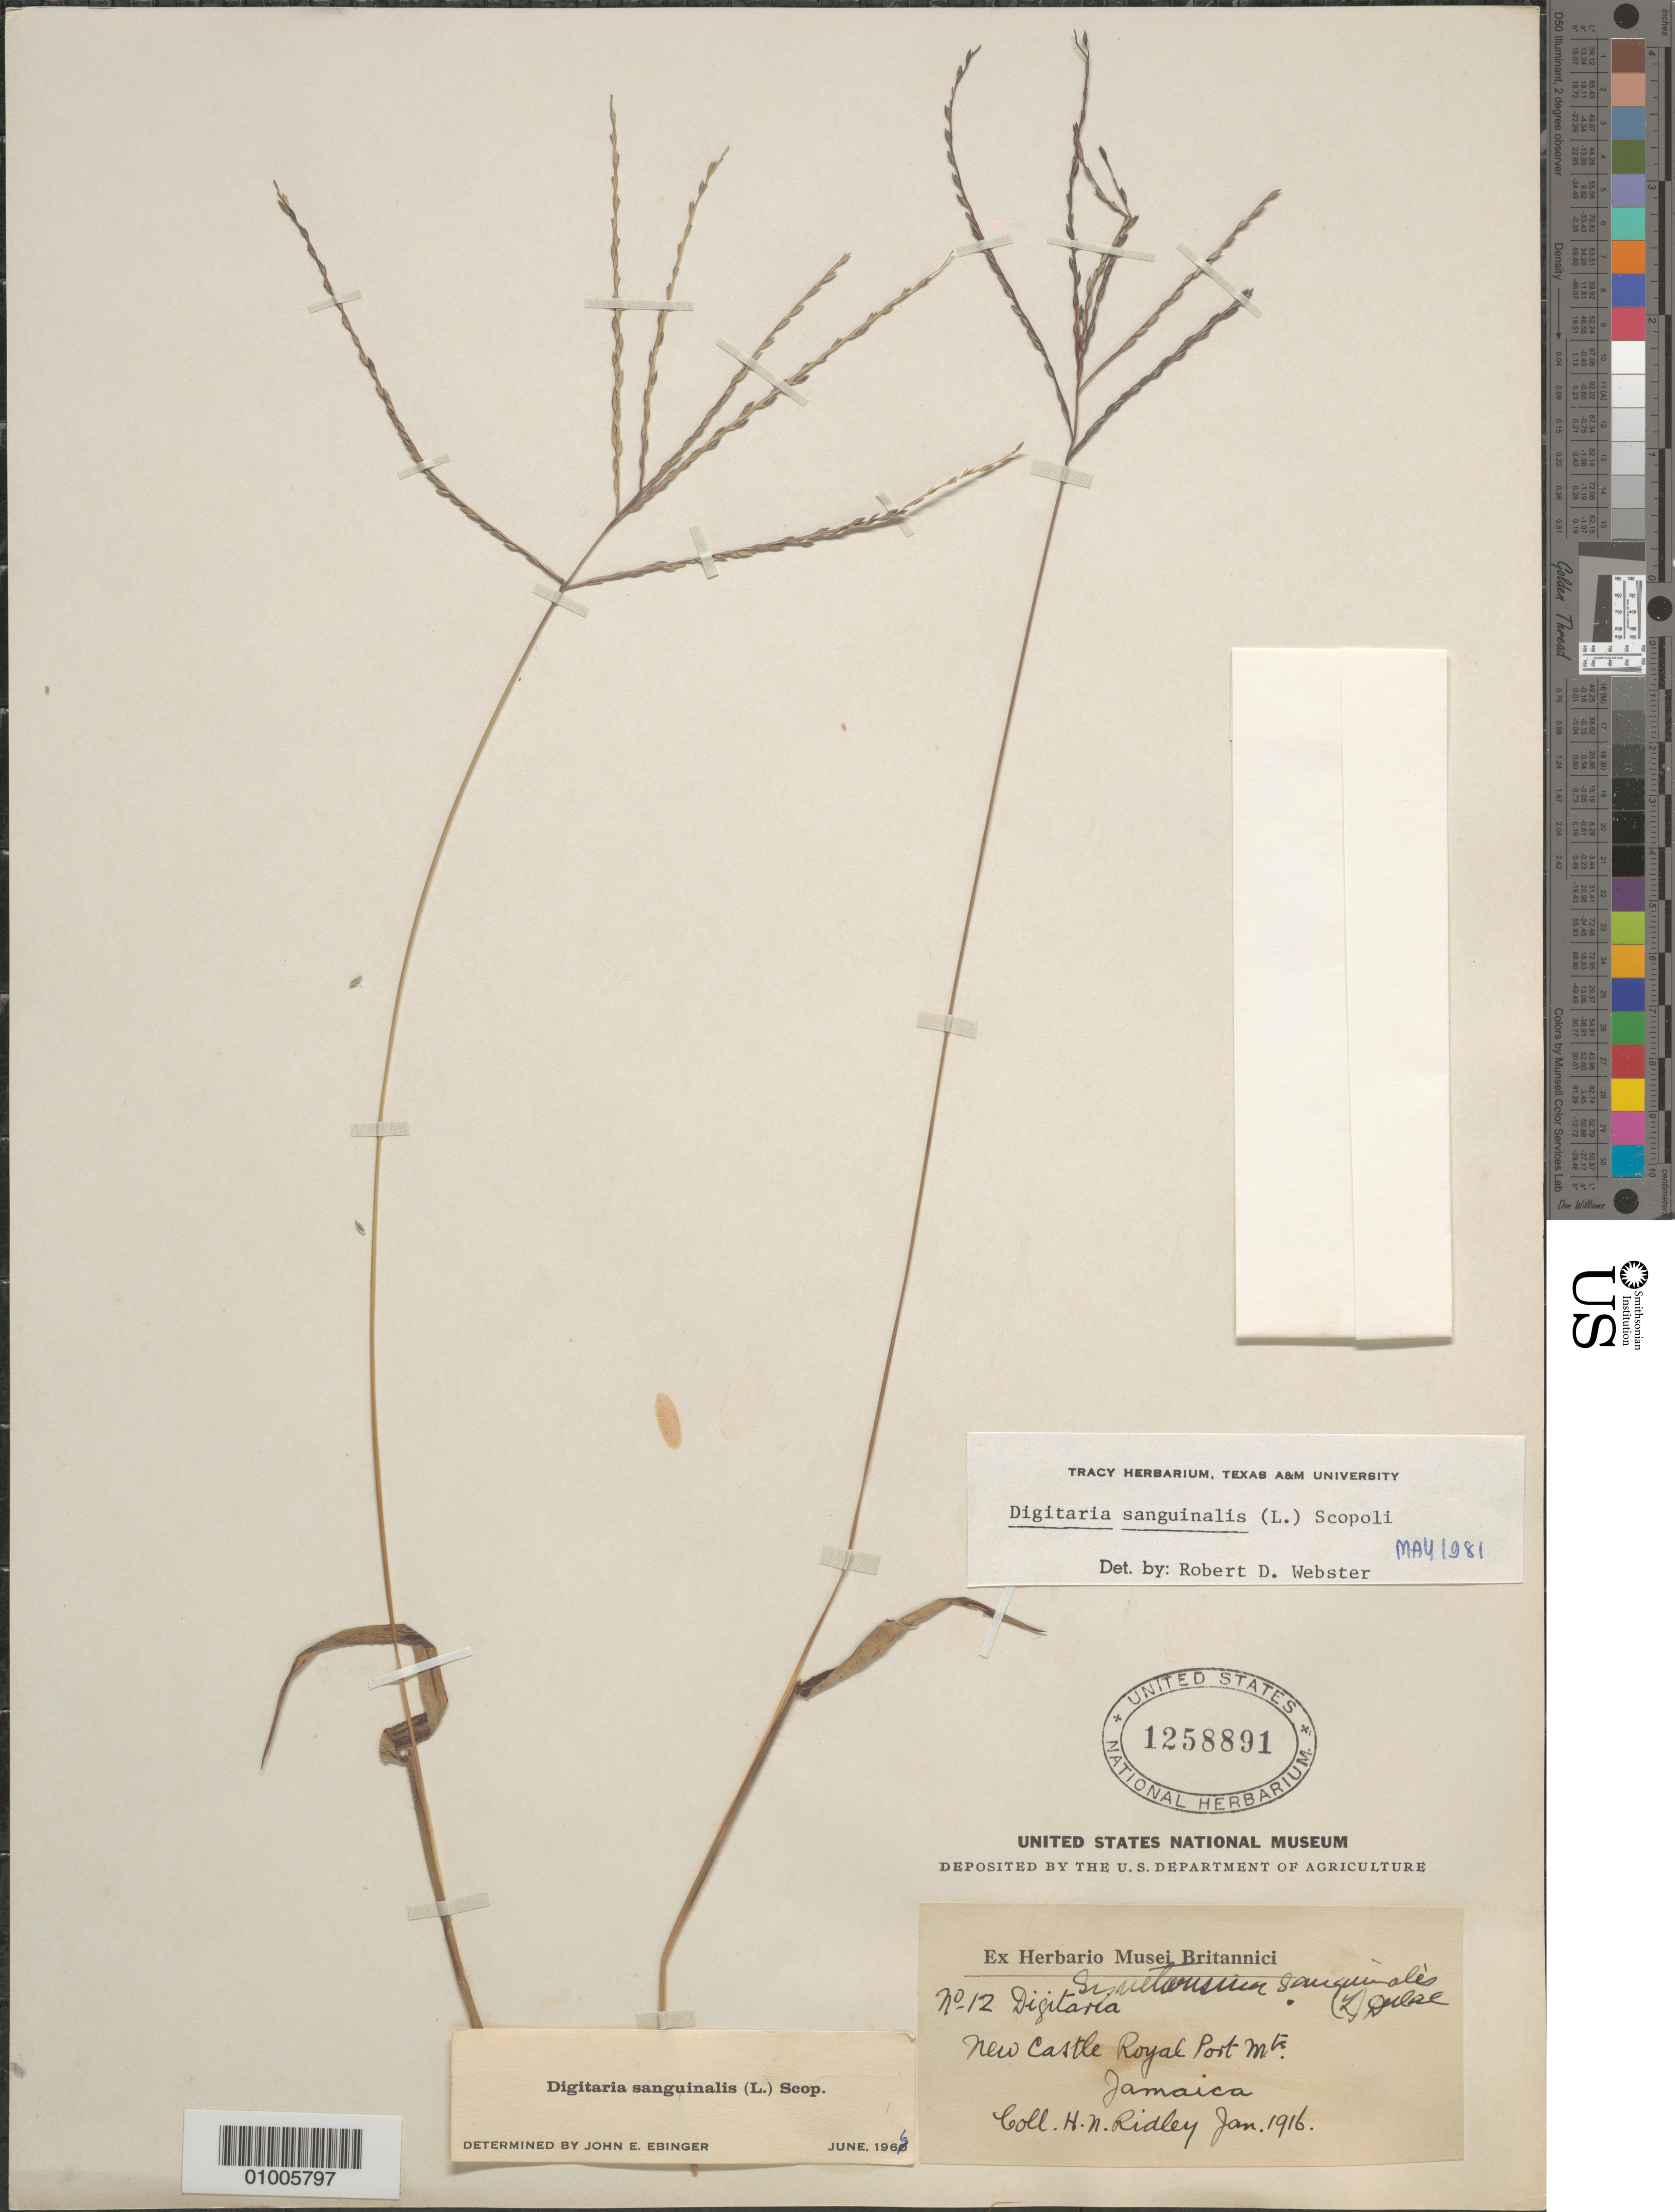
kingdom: Plantae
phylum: Tracheophyta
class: Liliopsida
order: Poales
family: Poaceae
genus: Digitaria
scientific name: Digitaria sanguinalis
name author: (L.) Scop.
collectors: H. N. Ridley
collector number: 12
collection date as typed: Jan 1916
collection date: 1916-01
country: Jamaica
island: Jamaica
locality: New Castle Royal Port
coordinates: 0 N, 0 E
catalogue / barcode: US 1258891